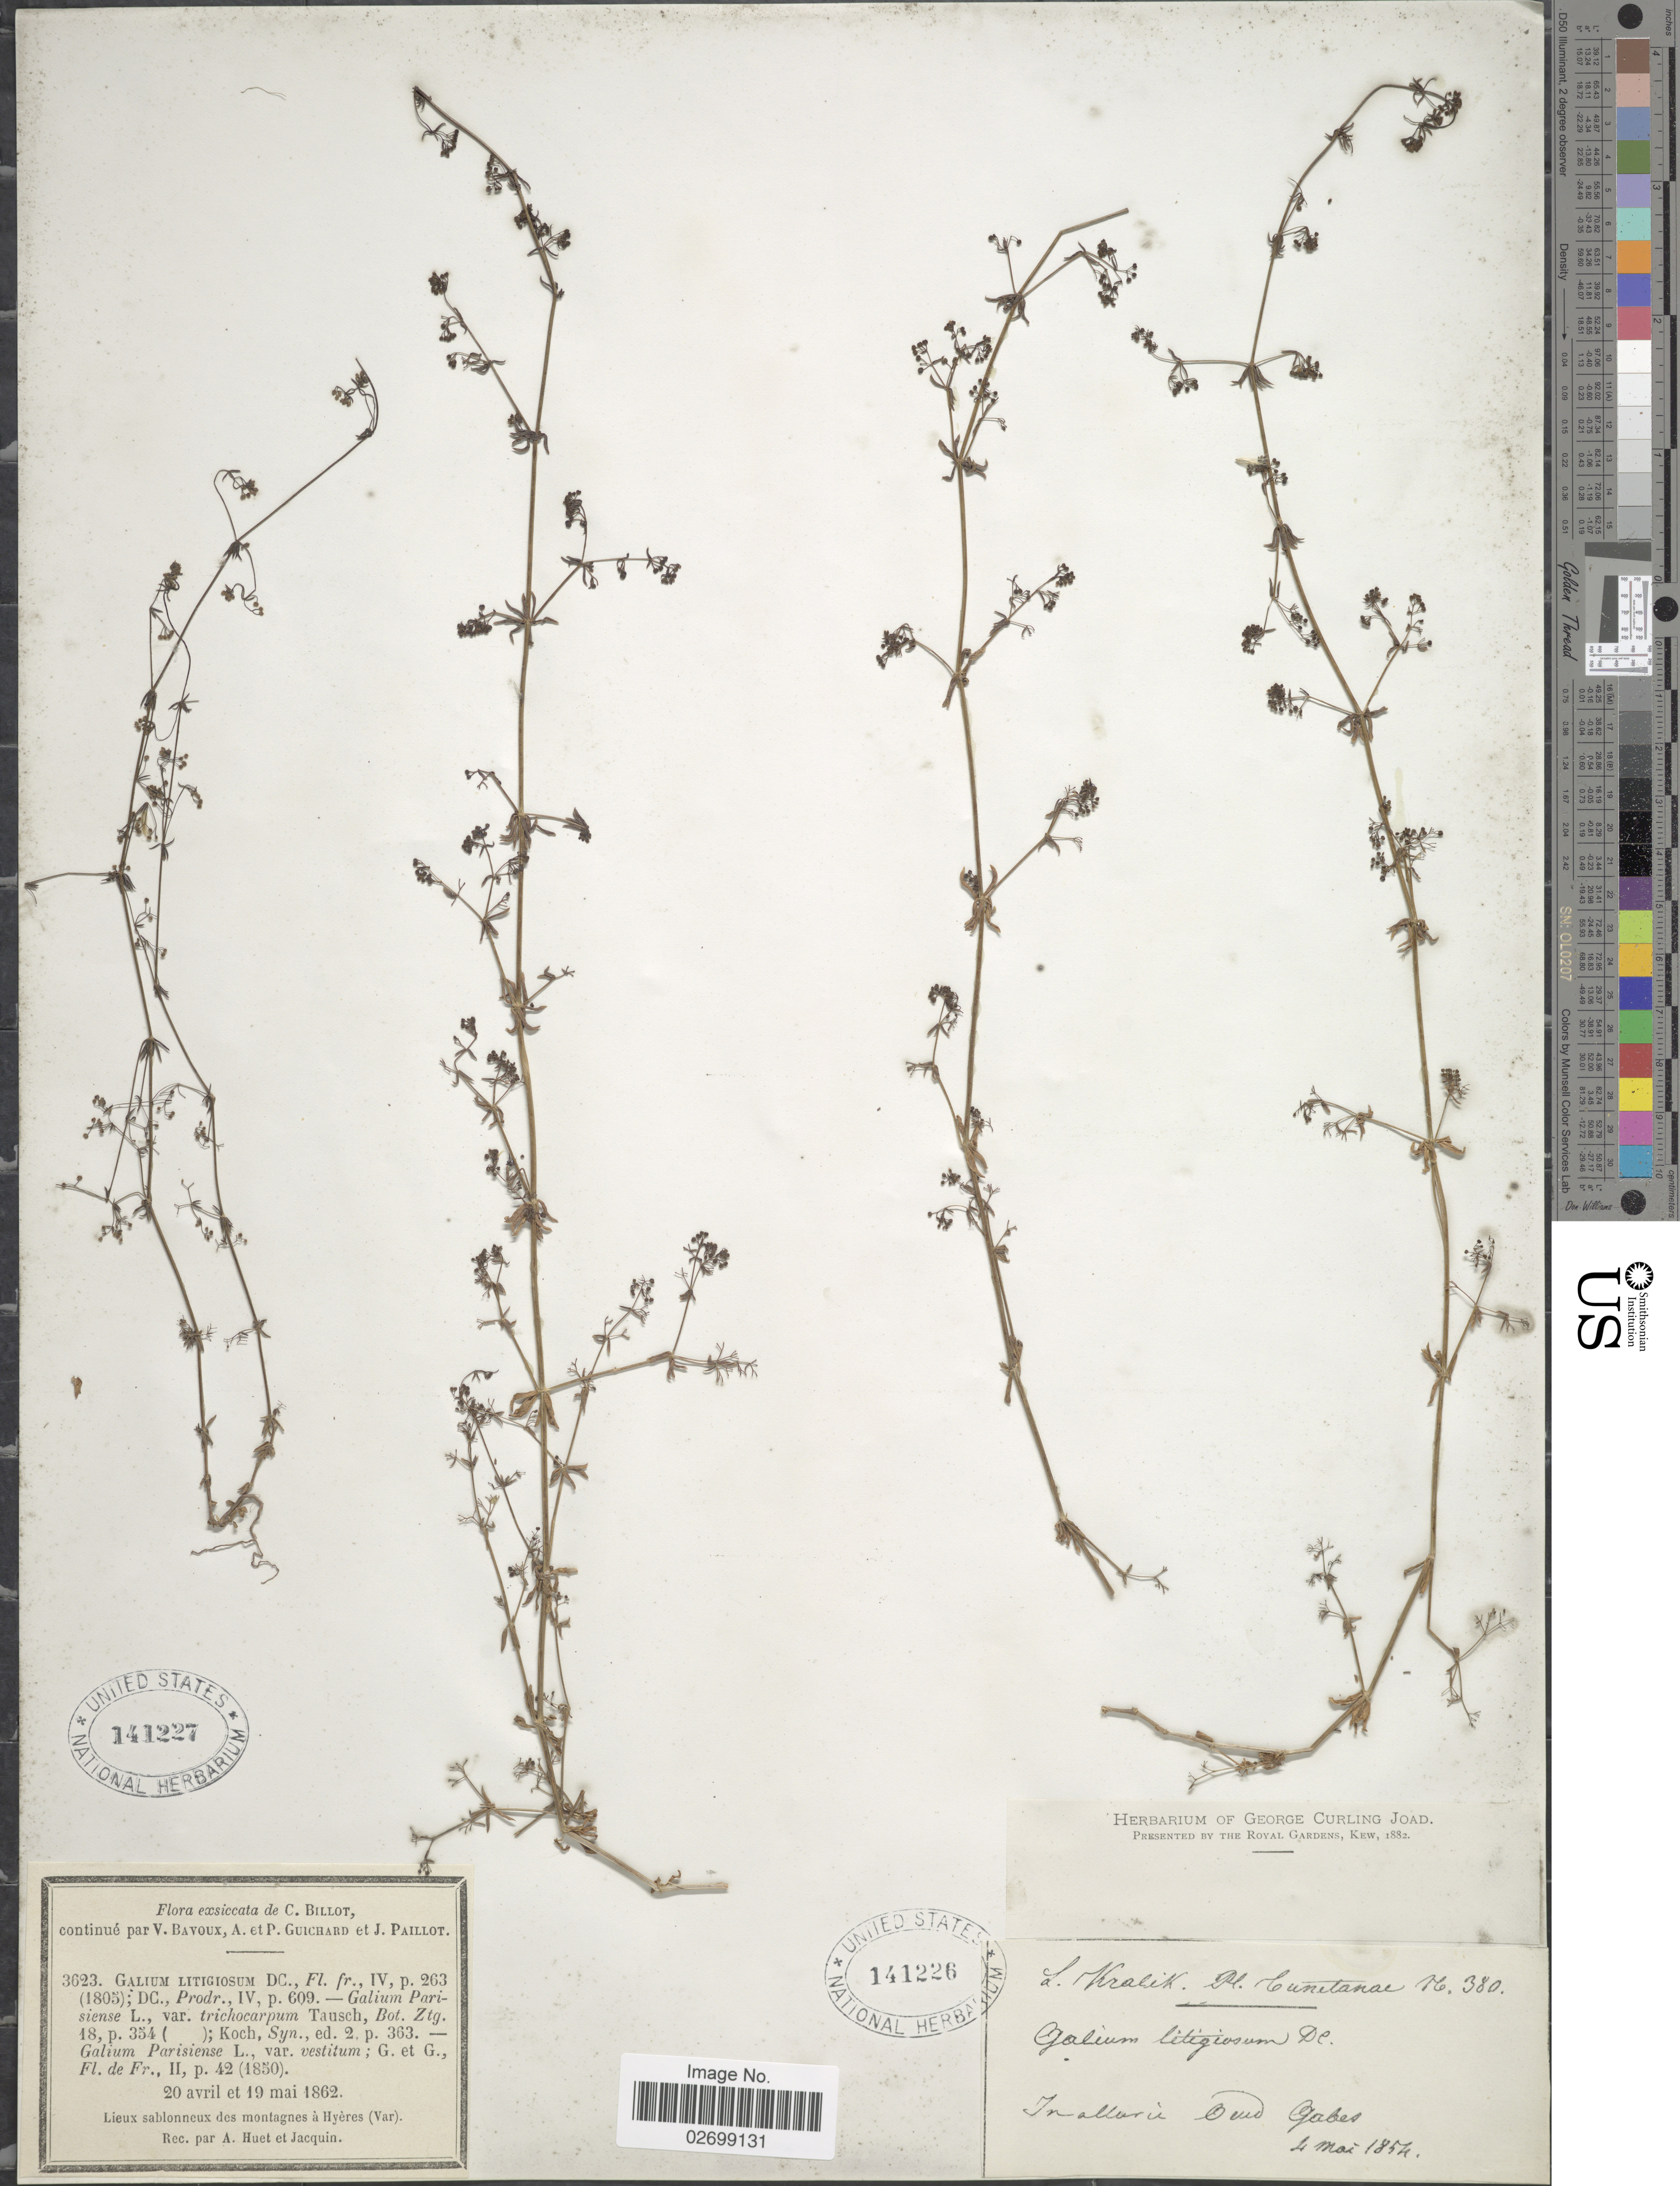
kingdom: Plantae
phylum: Tracheophyta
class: Magnoliopsida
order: Gentianales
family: Rubiaceae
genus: Galium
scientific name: Galium litigiosum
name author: DC.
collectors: C. Billot, Bavoux, V., P. Guichard & J. Paillot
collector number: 3623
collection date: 1862-04-20/1862-05-19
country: France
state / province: Provence-Alpes-Côte d'Azur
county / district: Var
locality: Lieux sablonneux des montagnes a Hyeres (Var)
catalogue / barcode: US 141227-2